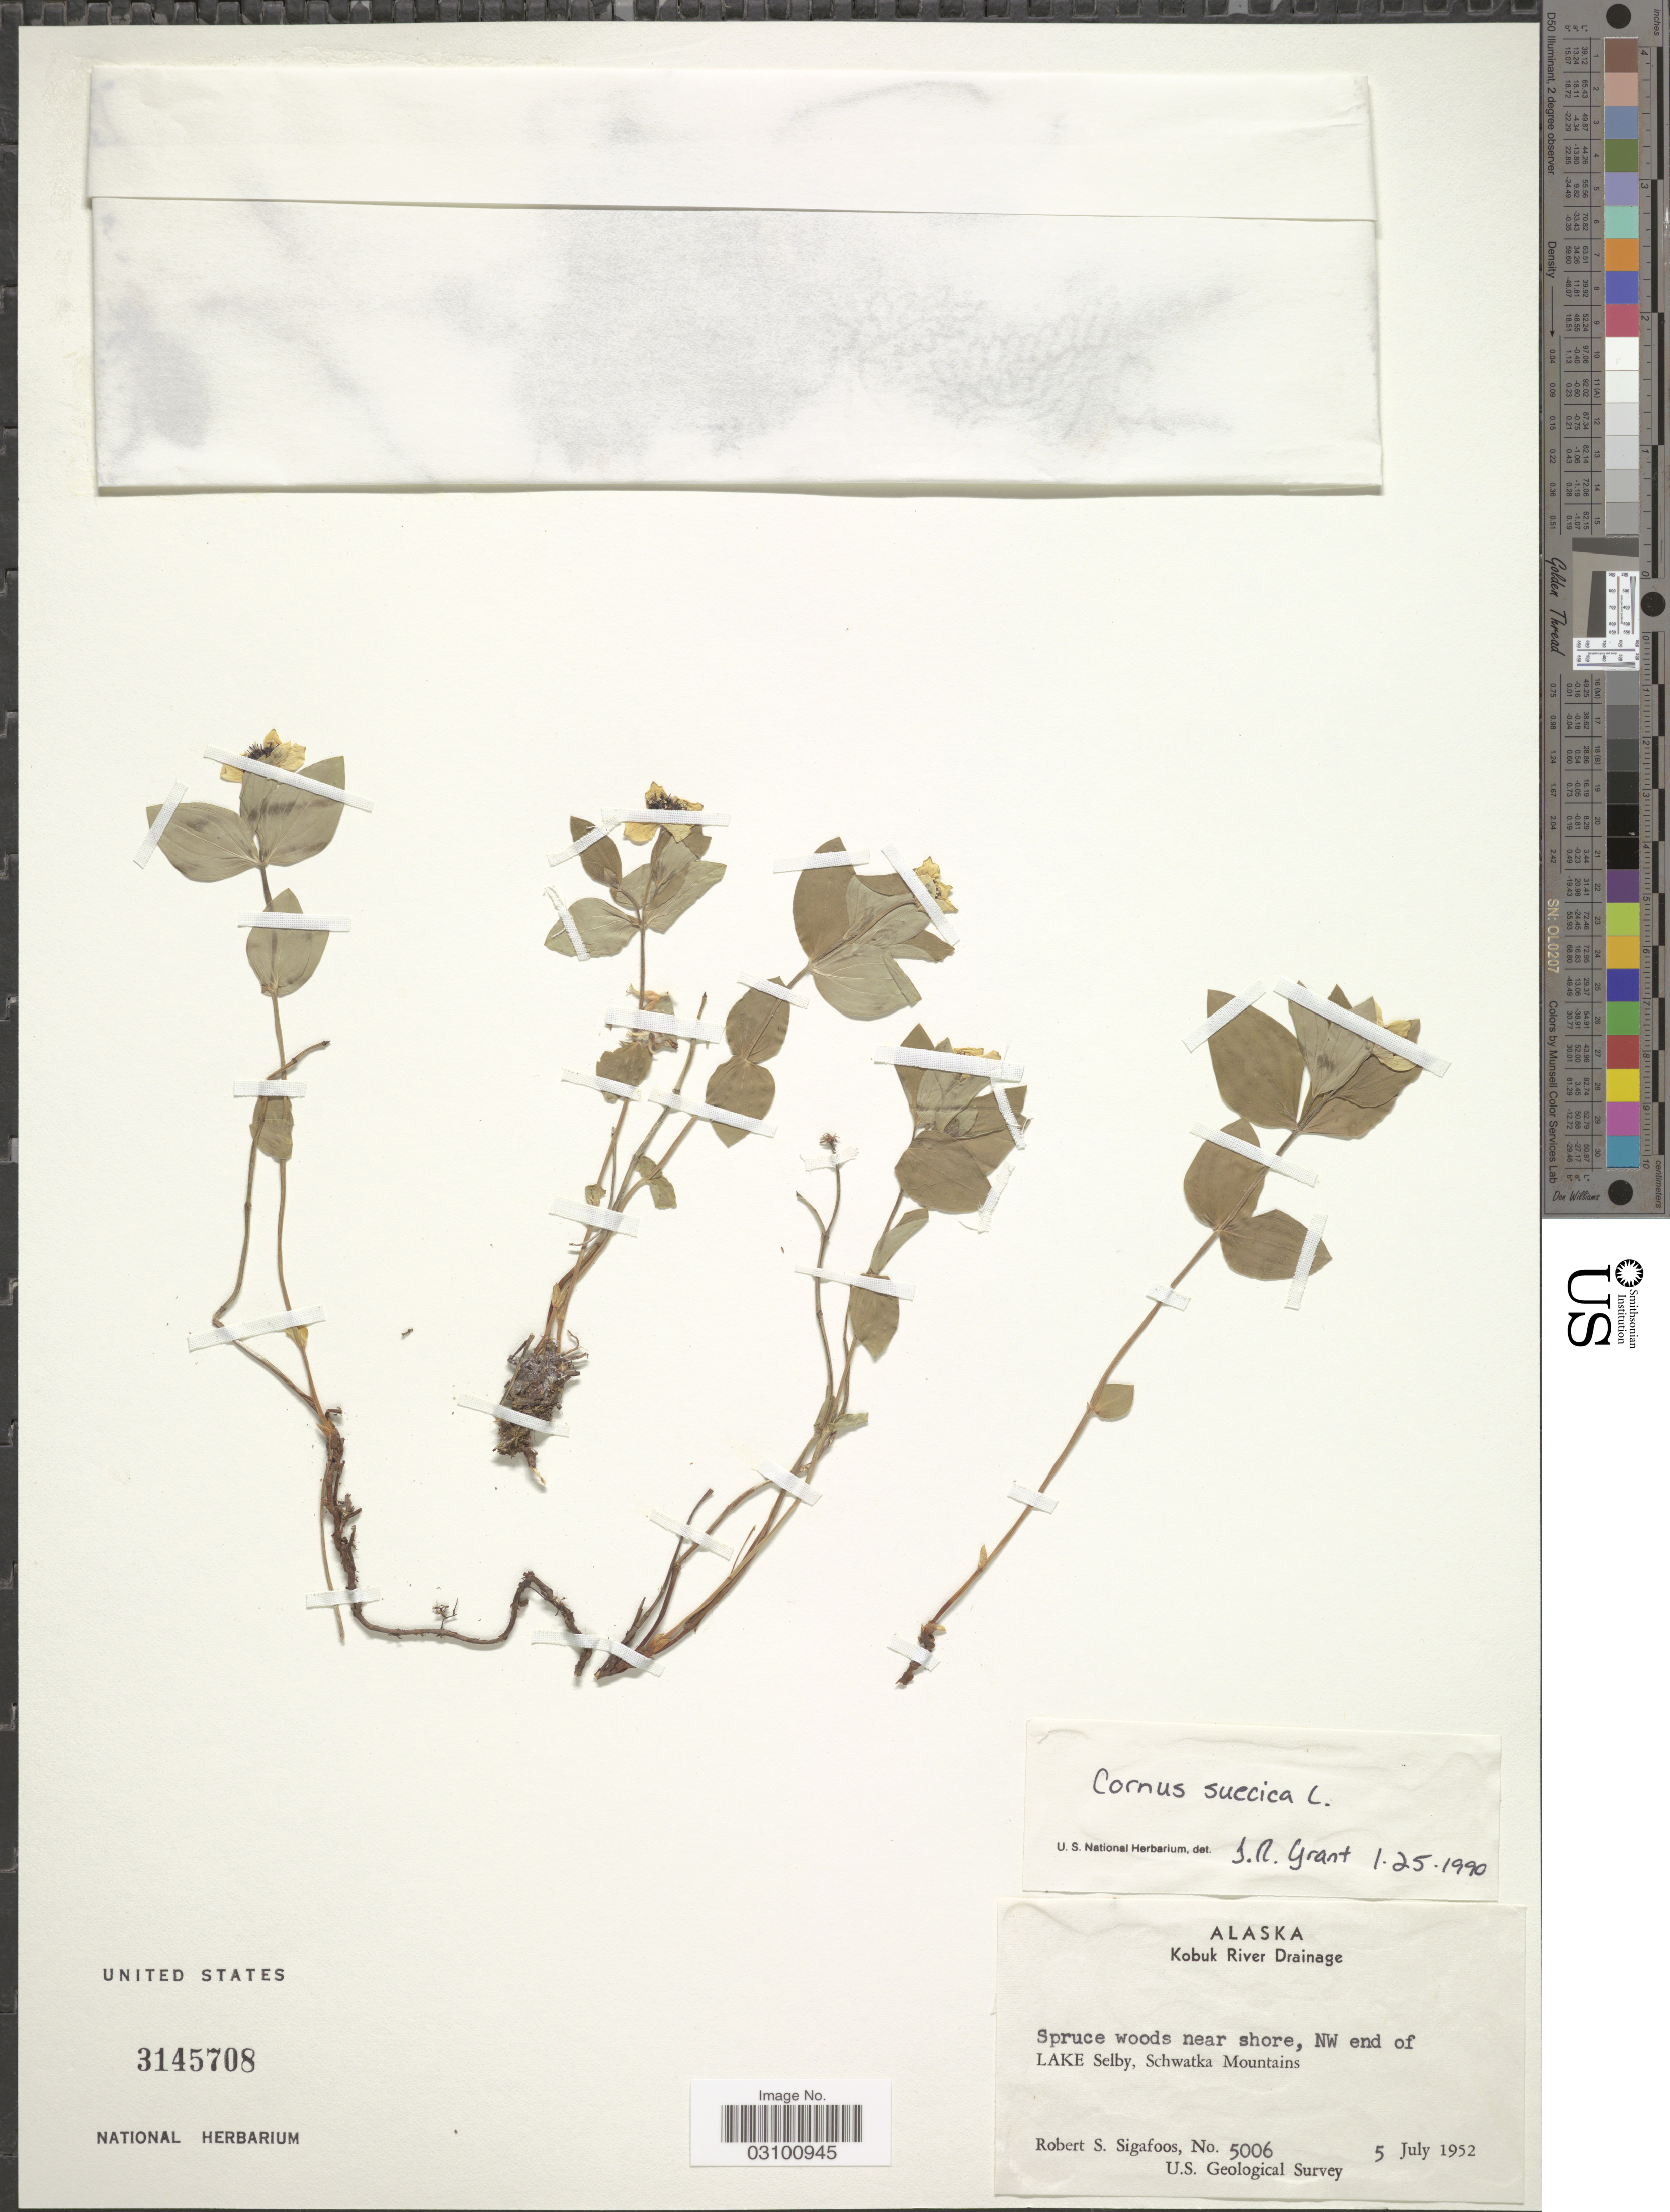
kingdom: Plantae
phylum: Tracheophyta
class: Magnoliopsida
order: Cornales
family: Cornaceae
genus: Cornus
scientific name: Cornus suecica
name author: L.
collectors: R. Sigafoos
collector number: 5006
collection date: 1952-07-05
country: United States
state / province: Alaska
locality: Kobuk River Drainage. Spruce woods near shore, NW end of Lake Selby, Schwatka Mountains.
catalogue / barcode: US 3145708